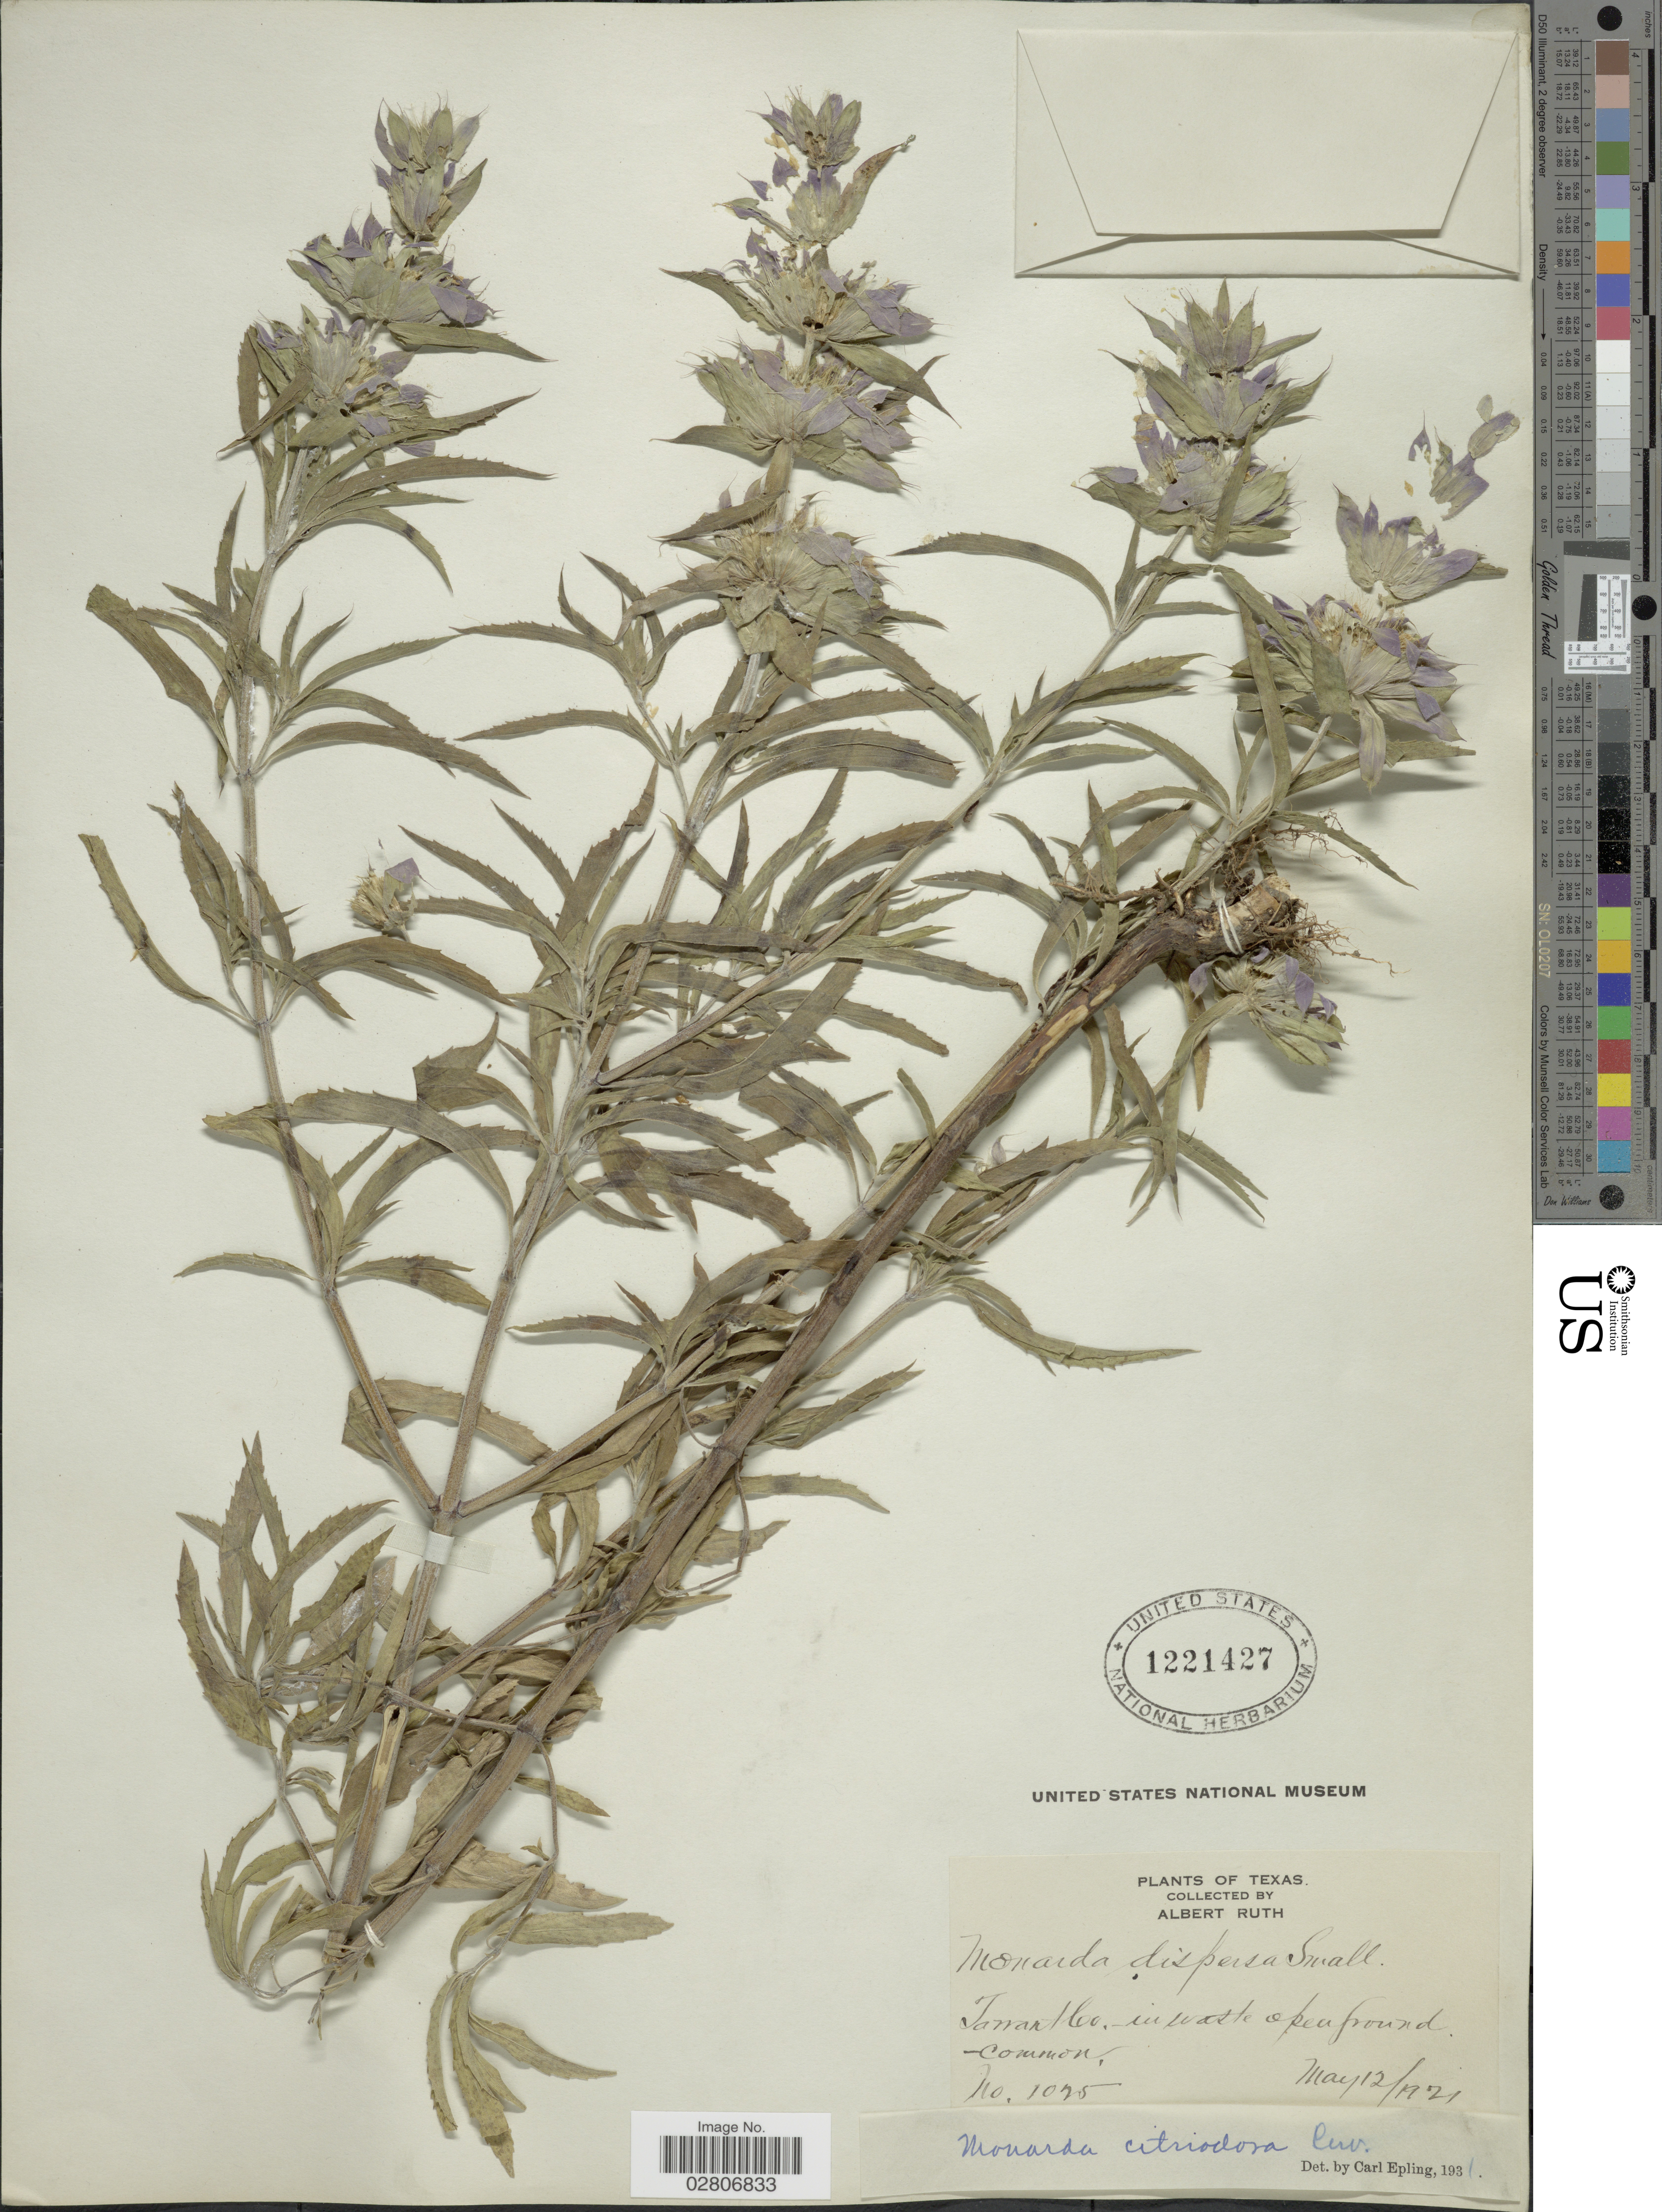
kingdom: Plantae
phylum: Tracheophyta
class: Magnoliopsida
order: Lamiales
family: Lamiaceae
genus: Monarda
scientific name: Monarda citriodora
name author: Cerv. ex Lag.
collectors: A. Ruth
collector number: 1075*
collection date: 1921-05-12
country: United States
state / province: Texas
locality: Tarrant Co.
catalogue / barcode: US 1221427